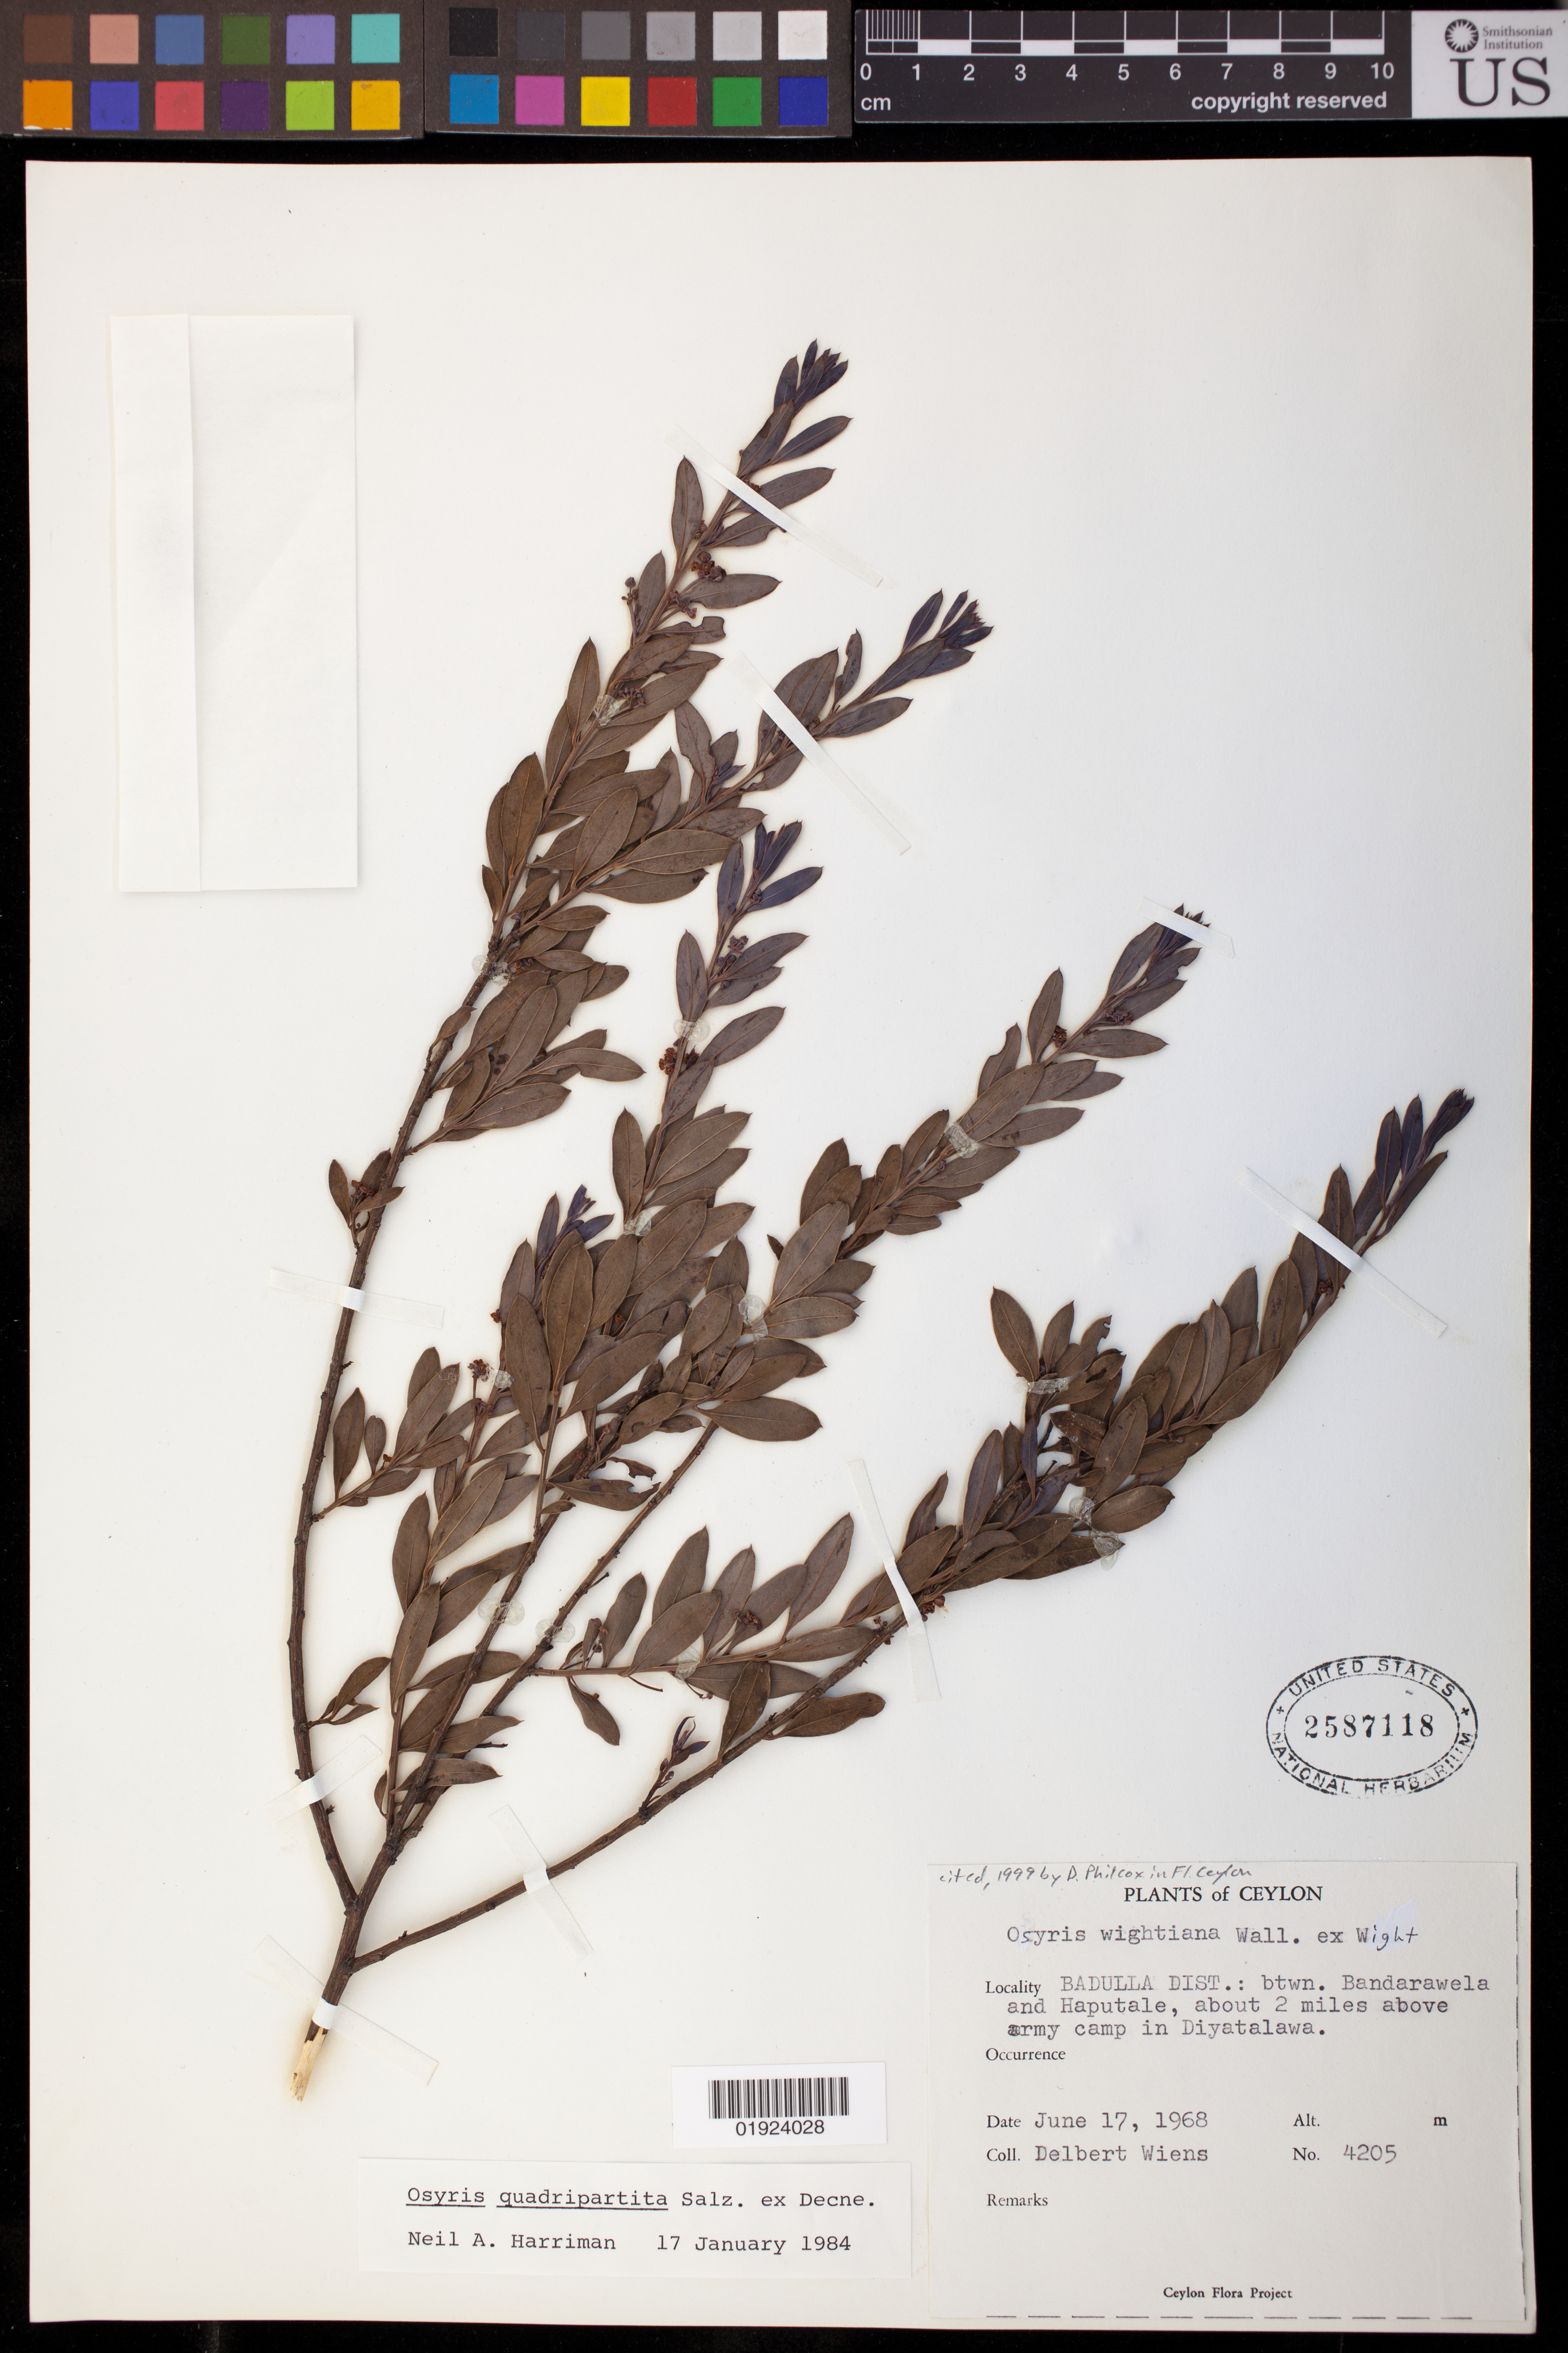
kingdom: Plantae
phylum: Tracheophyta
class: Magnoliopsida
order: Santalales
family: Santalaceae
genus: Osyris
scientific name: Osyris wightiana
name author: Wall. ex Wight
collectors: D. Wiens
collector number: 4205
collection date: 1968-06-17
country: Sri Lanka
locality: Badulla Dist.: btwn. Bandaraweal and Hapuale, about 2 miles above army camp in Diyatalawa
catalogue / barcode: US 2587118